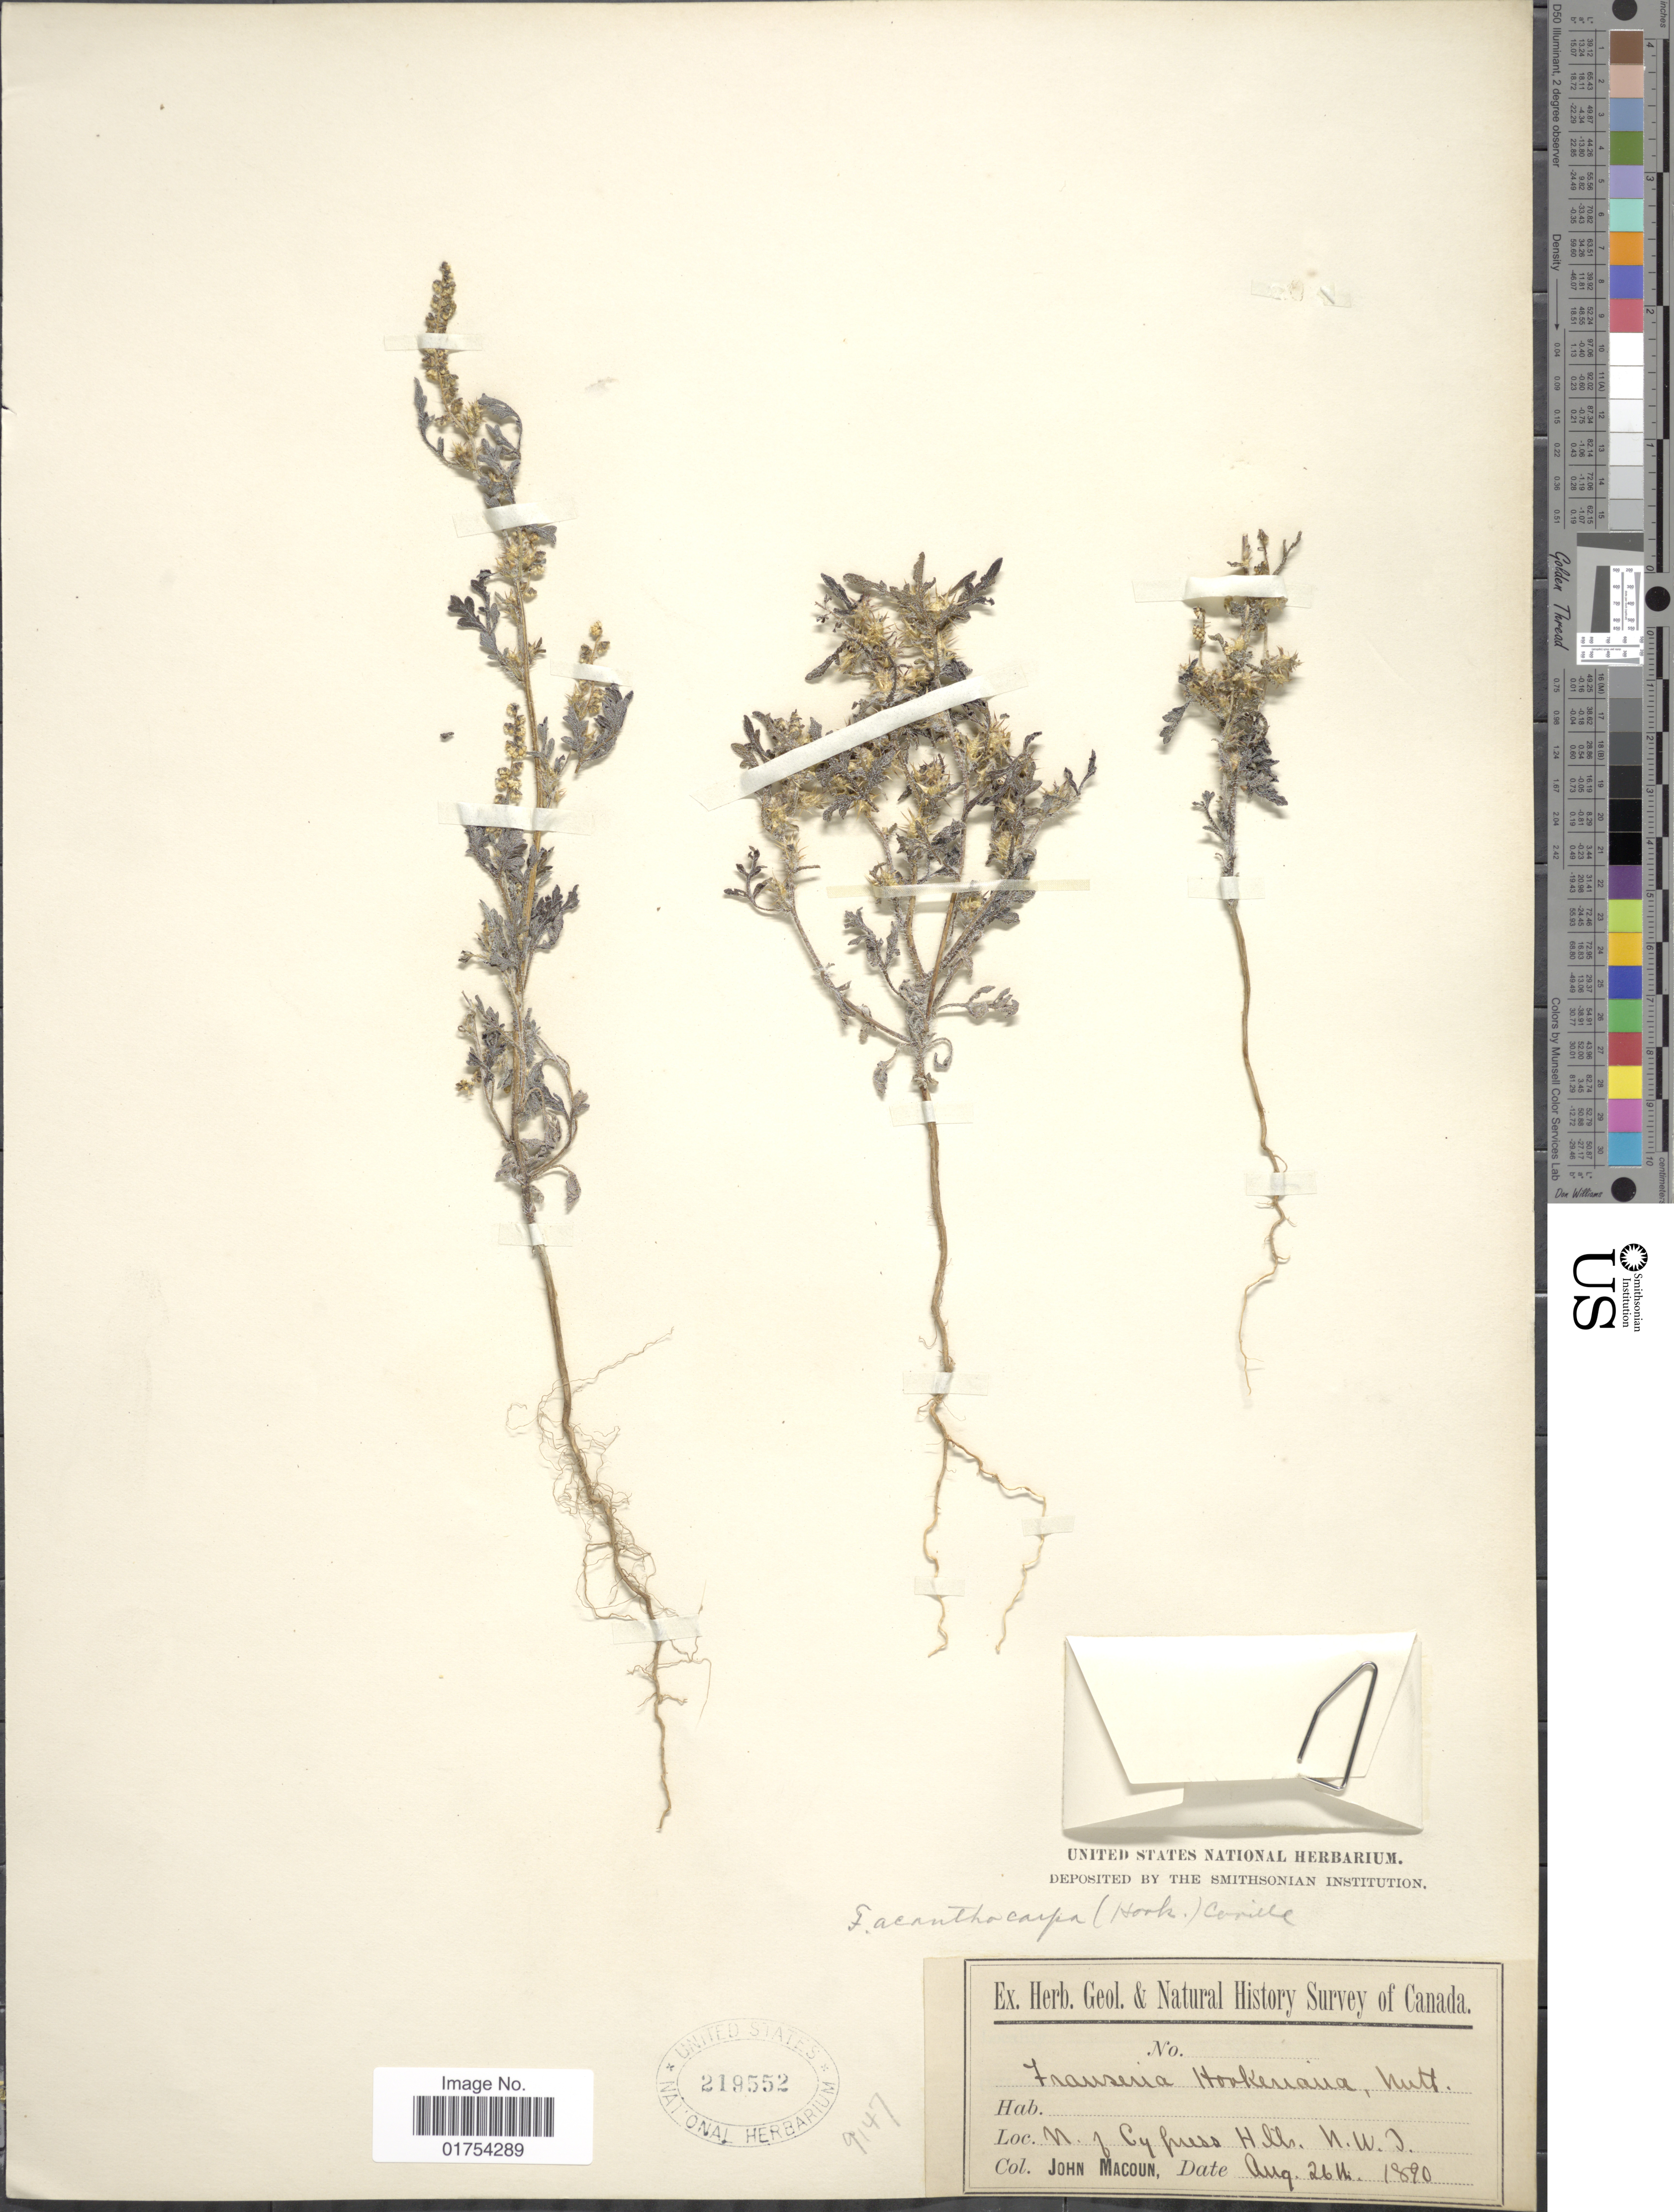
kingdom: Plantae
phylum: Tracheophyta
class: Magnoliopsida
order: Asterales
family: Asteraceae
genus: Franseria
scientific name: Franseria acanthicarpa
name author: Coville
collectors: J. Macoun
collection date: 1890-08-26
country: Canada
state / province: Northwest Territories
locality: N.J. Cypress Hills, N.W.T.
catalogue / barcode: US 219552